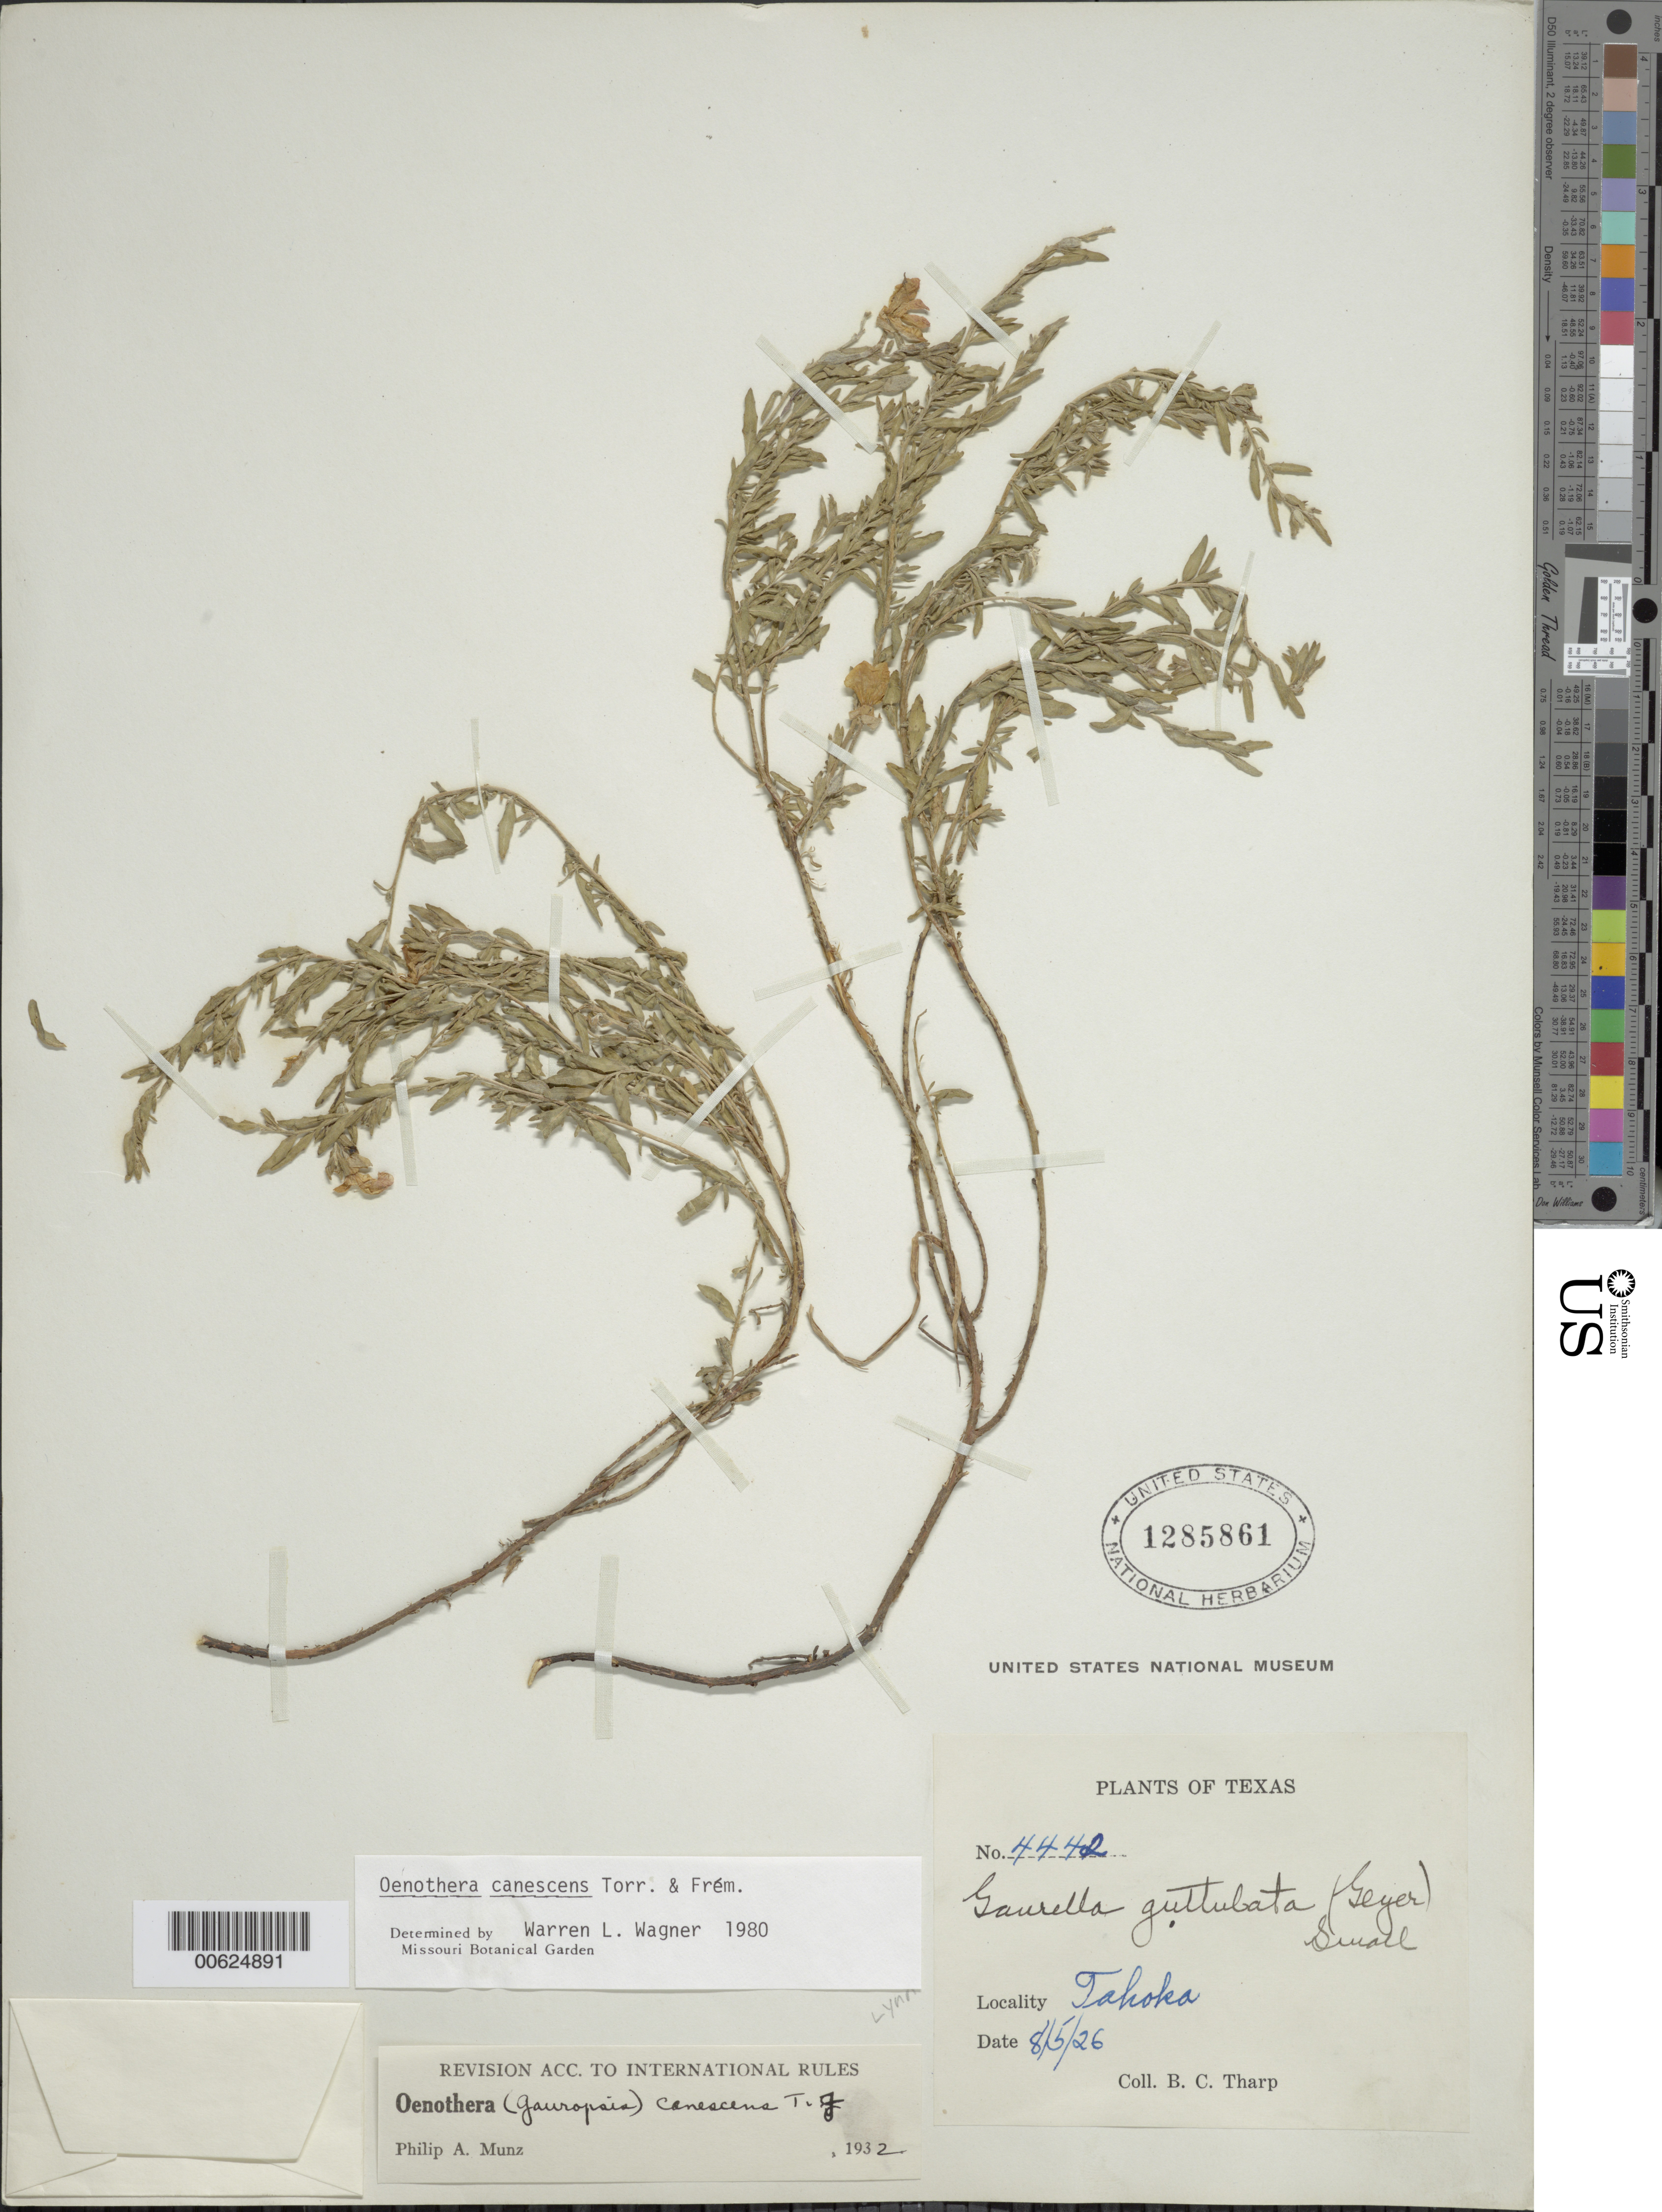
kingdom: Plantae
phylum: Tracheophyta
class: Magnoliopsida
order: Myrtales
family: Onagraceae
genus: Oenothera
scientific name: Oenothera canescens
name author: Torr. & Frém.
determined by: Wagner, W. L., (BOT), Smithsonian Institution - National Museum of Natural History (UNITED STATES)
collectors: B. C. Tharp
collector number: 4442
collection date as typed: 08 May 1926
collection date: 1926-05-08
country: United States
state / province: Texas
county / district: Lynn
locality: Tahoka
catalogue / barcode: US 1285861